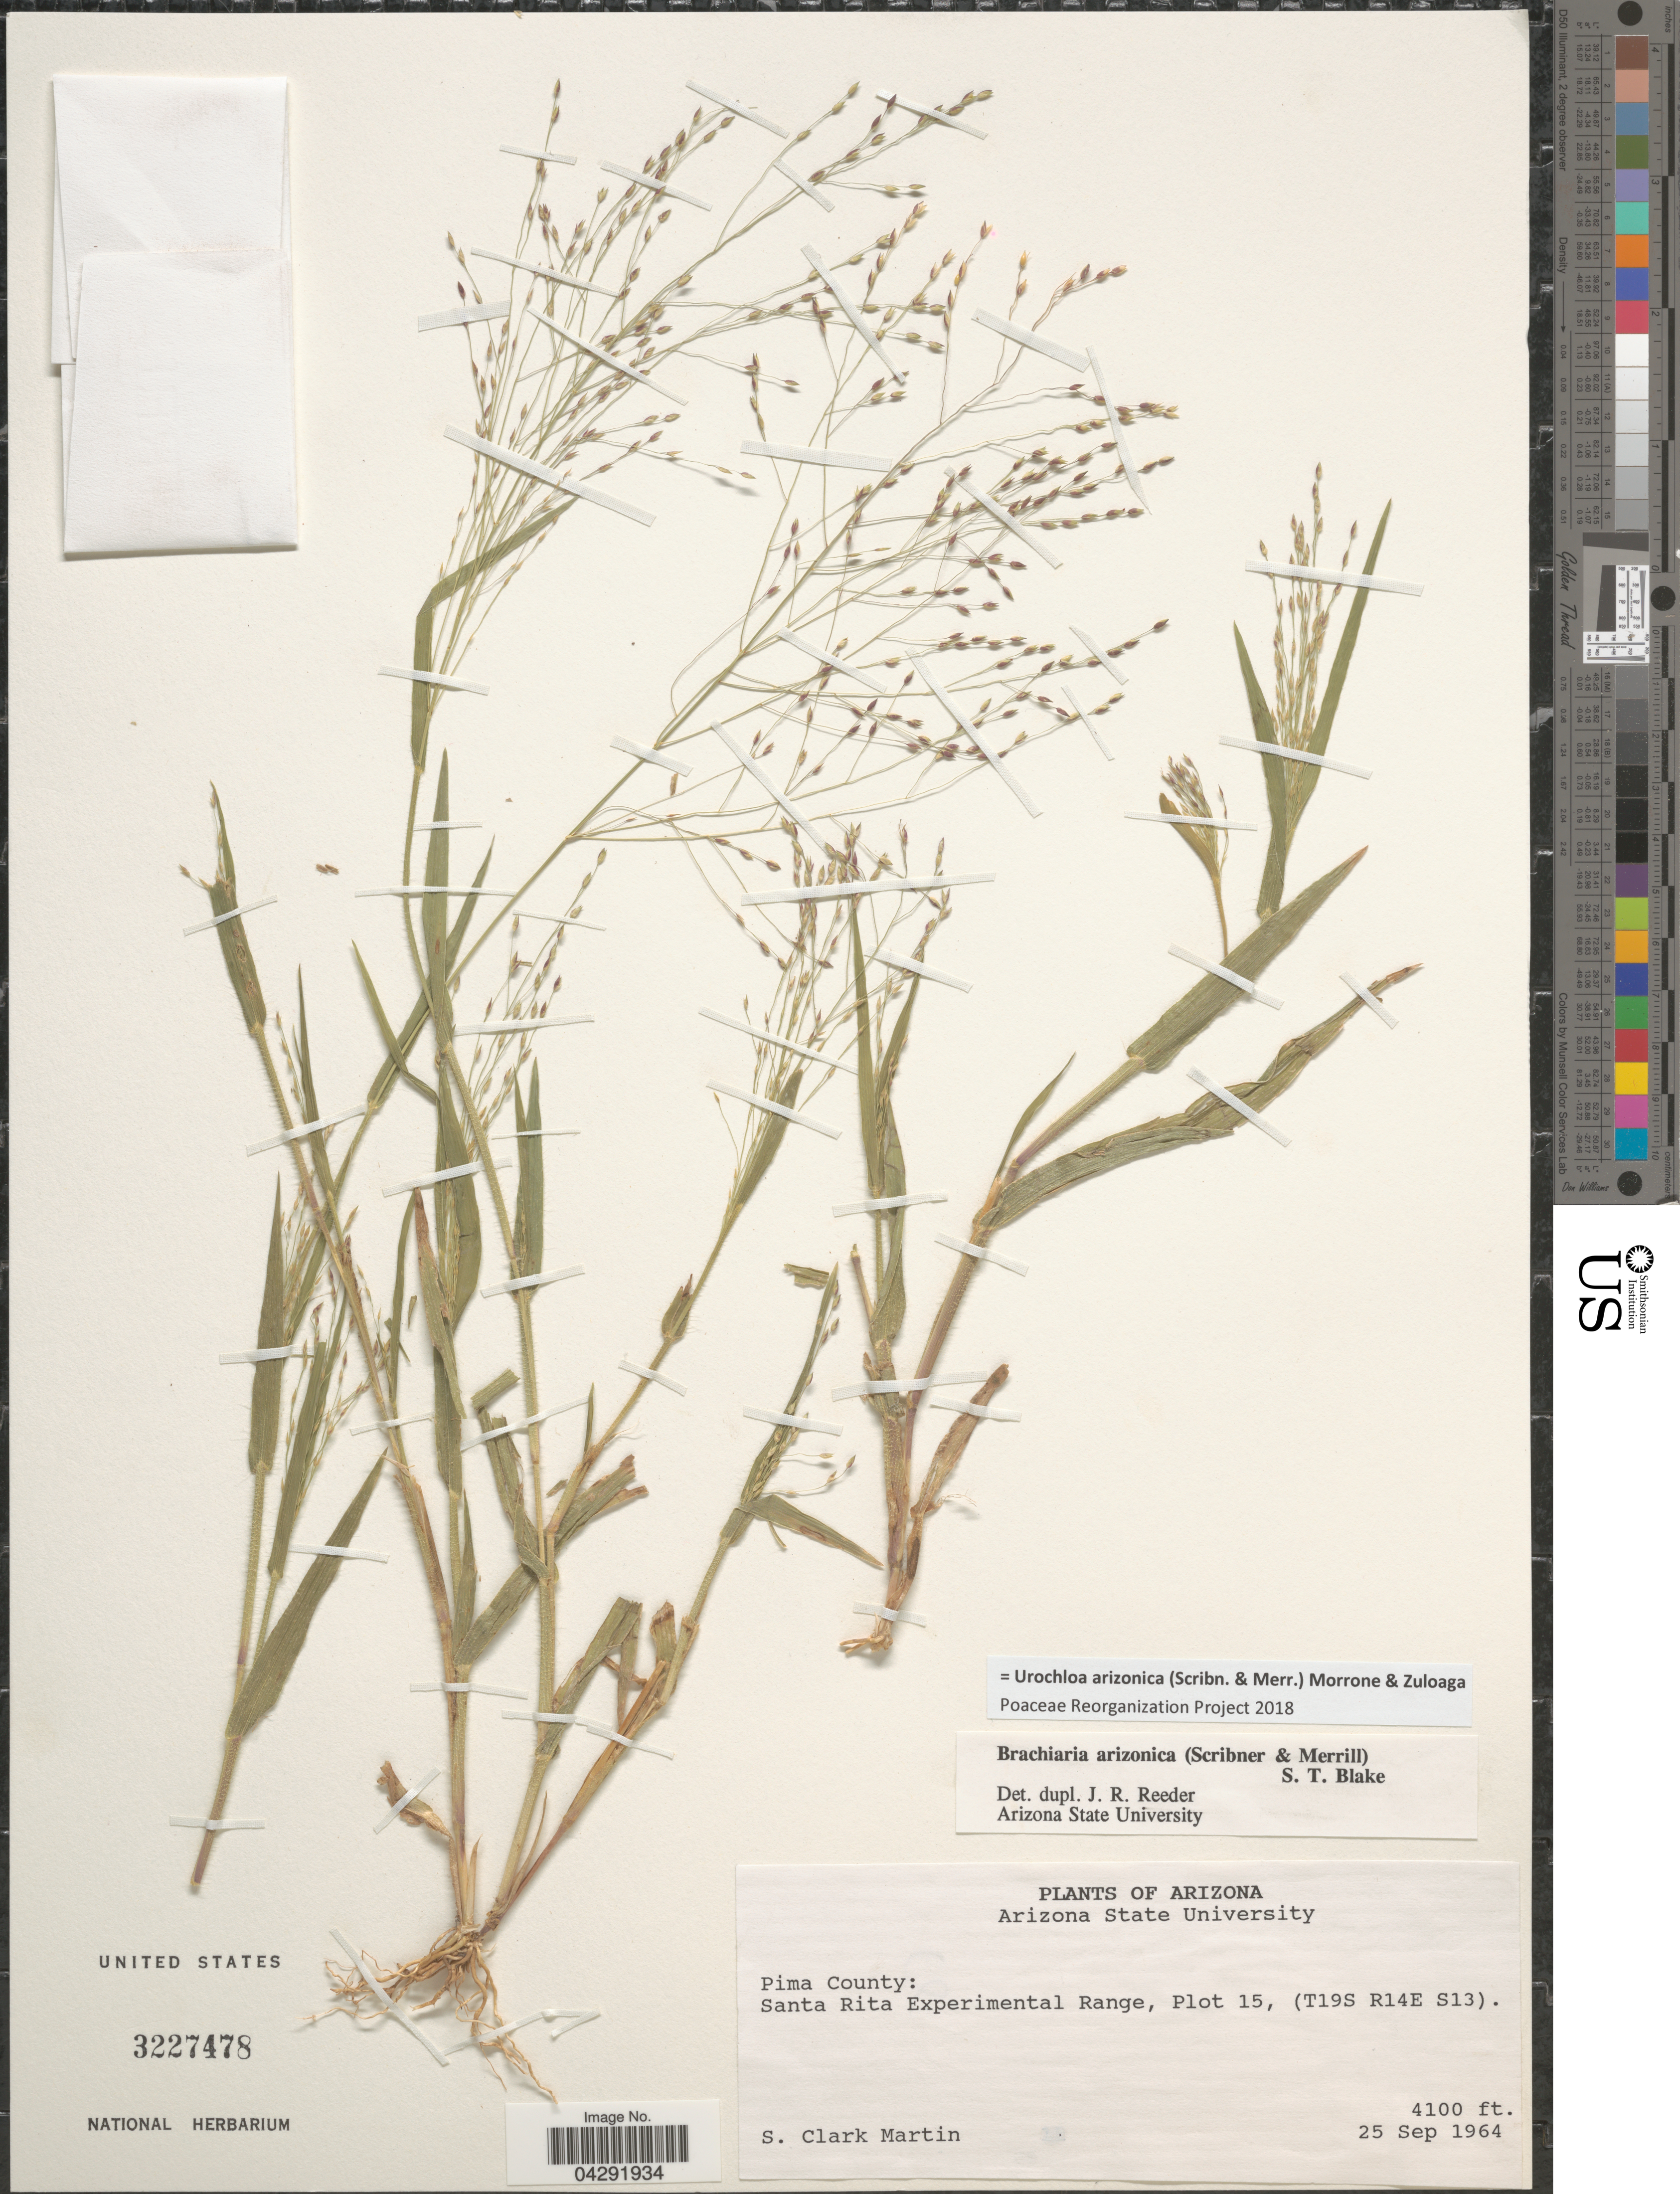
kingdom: Plantae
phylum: Tracheophyta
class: Liliopsida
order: Poales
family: Poaceae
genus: Urochloa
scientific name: Urochloa arizonica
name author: (Scribn. & Merr.) Morrone & Zuloaga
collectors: S. C. Martin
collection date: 1964-09-25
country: United States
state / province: Arizona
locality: Arizona State University. Pima County: Santa Rita Experimental Range, Plot 15, (T19S R14E S13).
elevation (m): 1250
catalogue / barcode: US 3227478